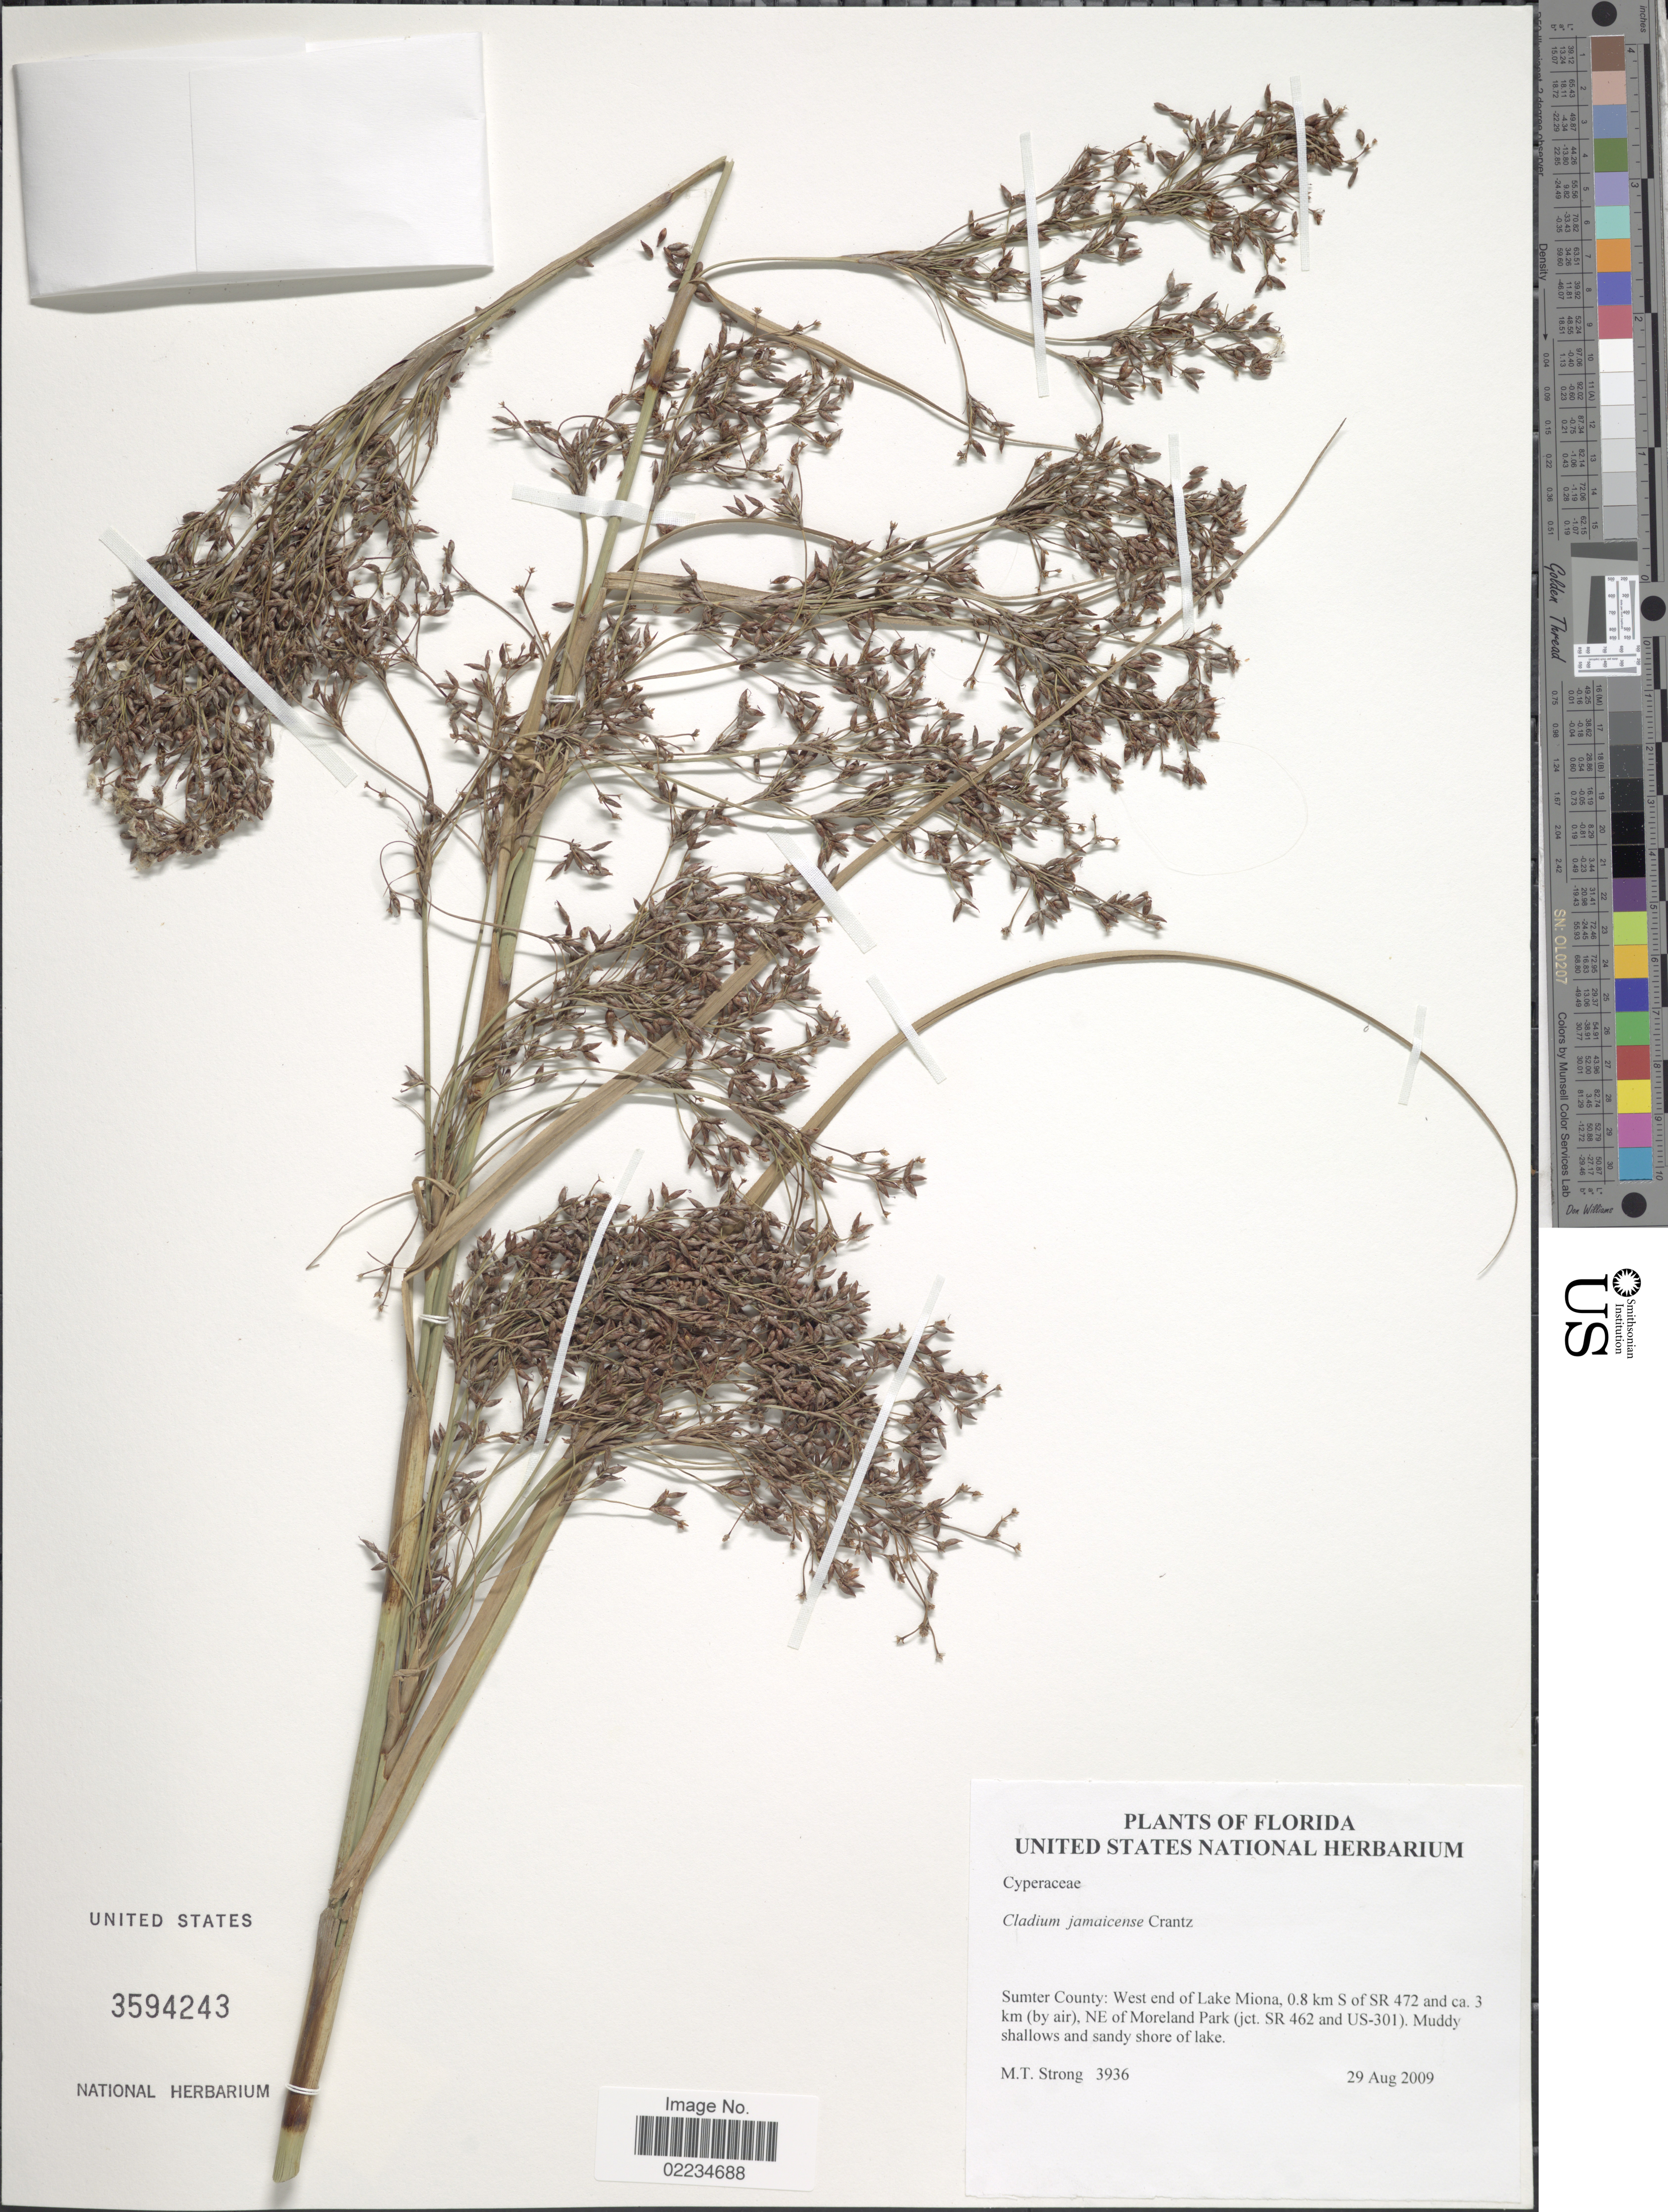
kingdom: Plantae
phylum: Tracheophyta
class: Liliopsida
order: Poales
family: Cyperaceae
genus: Cladium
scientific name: Cladium jamaicense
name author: Crantz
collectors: M. T. Strong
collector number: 3936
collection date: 2009-08-29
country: United States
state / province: Florida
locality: Sumter County: West end of Lake Miona, 0.8 km S of Sr 472 and ca. 3 km (by air), NE of Moreland Park (jct SR 462 and US-301). Muddy shallows and sandy shore of lake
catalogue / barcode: US 3594243